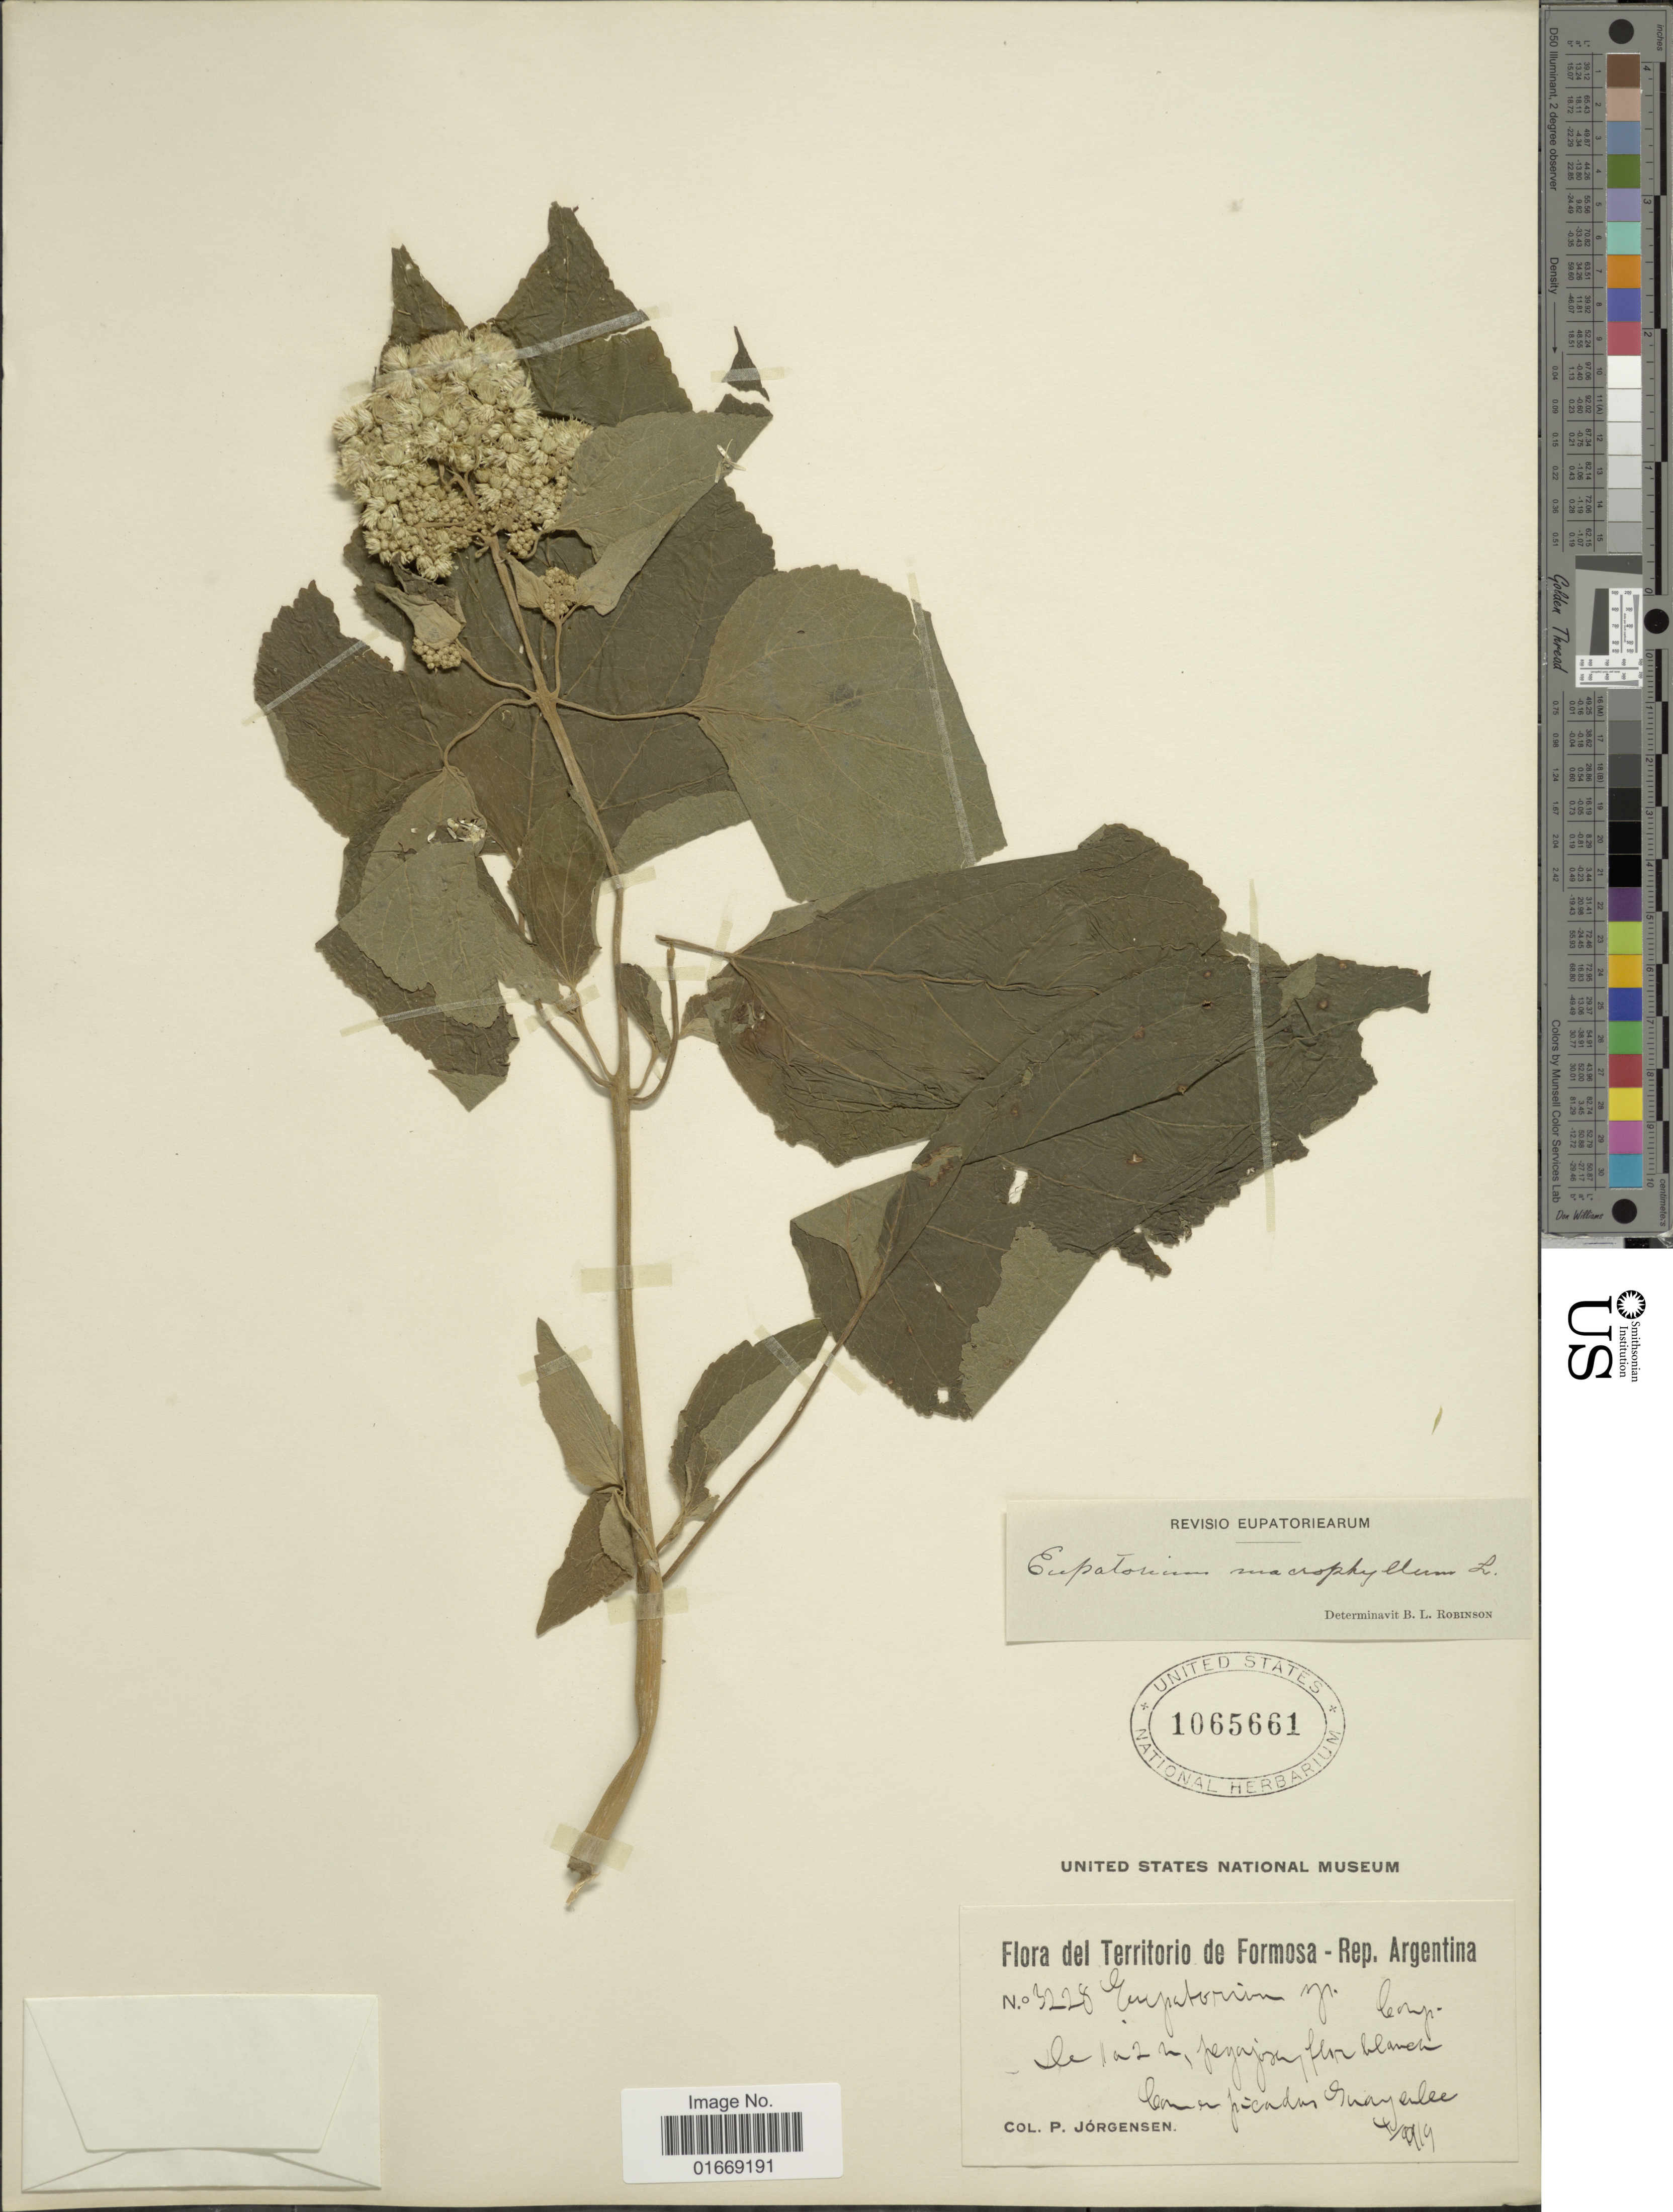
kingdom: Plantae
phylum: Tracheophyta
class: Magnoliopsida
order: Asterales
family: Asteraceae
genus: Hebeclinium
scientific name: Hebeclinium macrophyllum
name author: (L.) DC.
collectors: P. Jörgensen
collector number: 3228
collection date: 1919-04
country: Argentina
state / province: Formosa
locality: Territorio de Formosa - Rep. Argentina.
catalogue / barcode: US 1065661